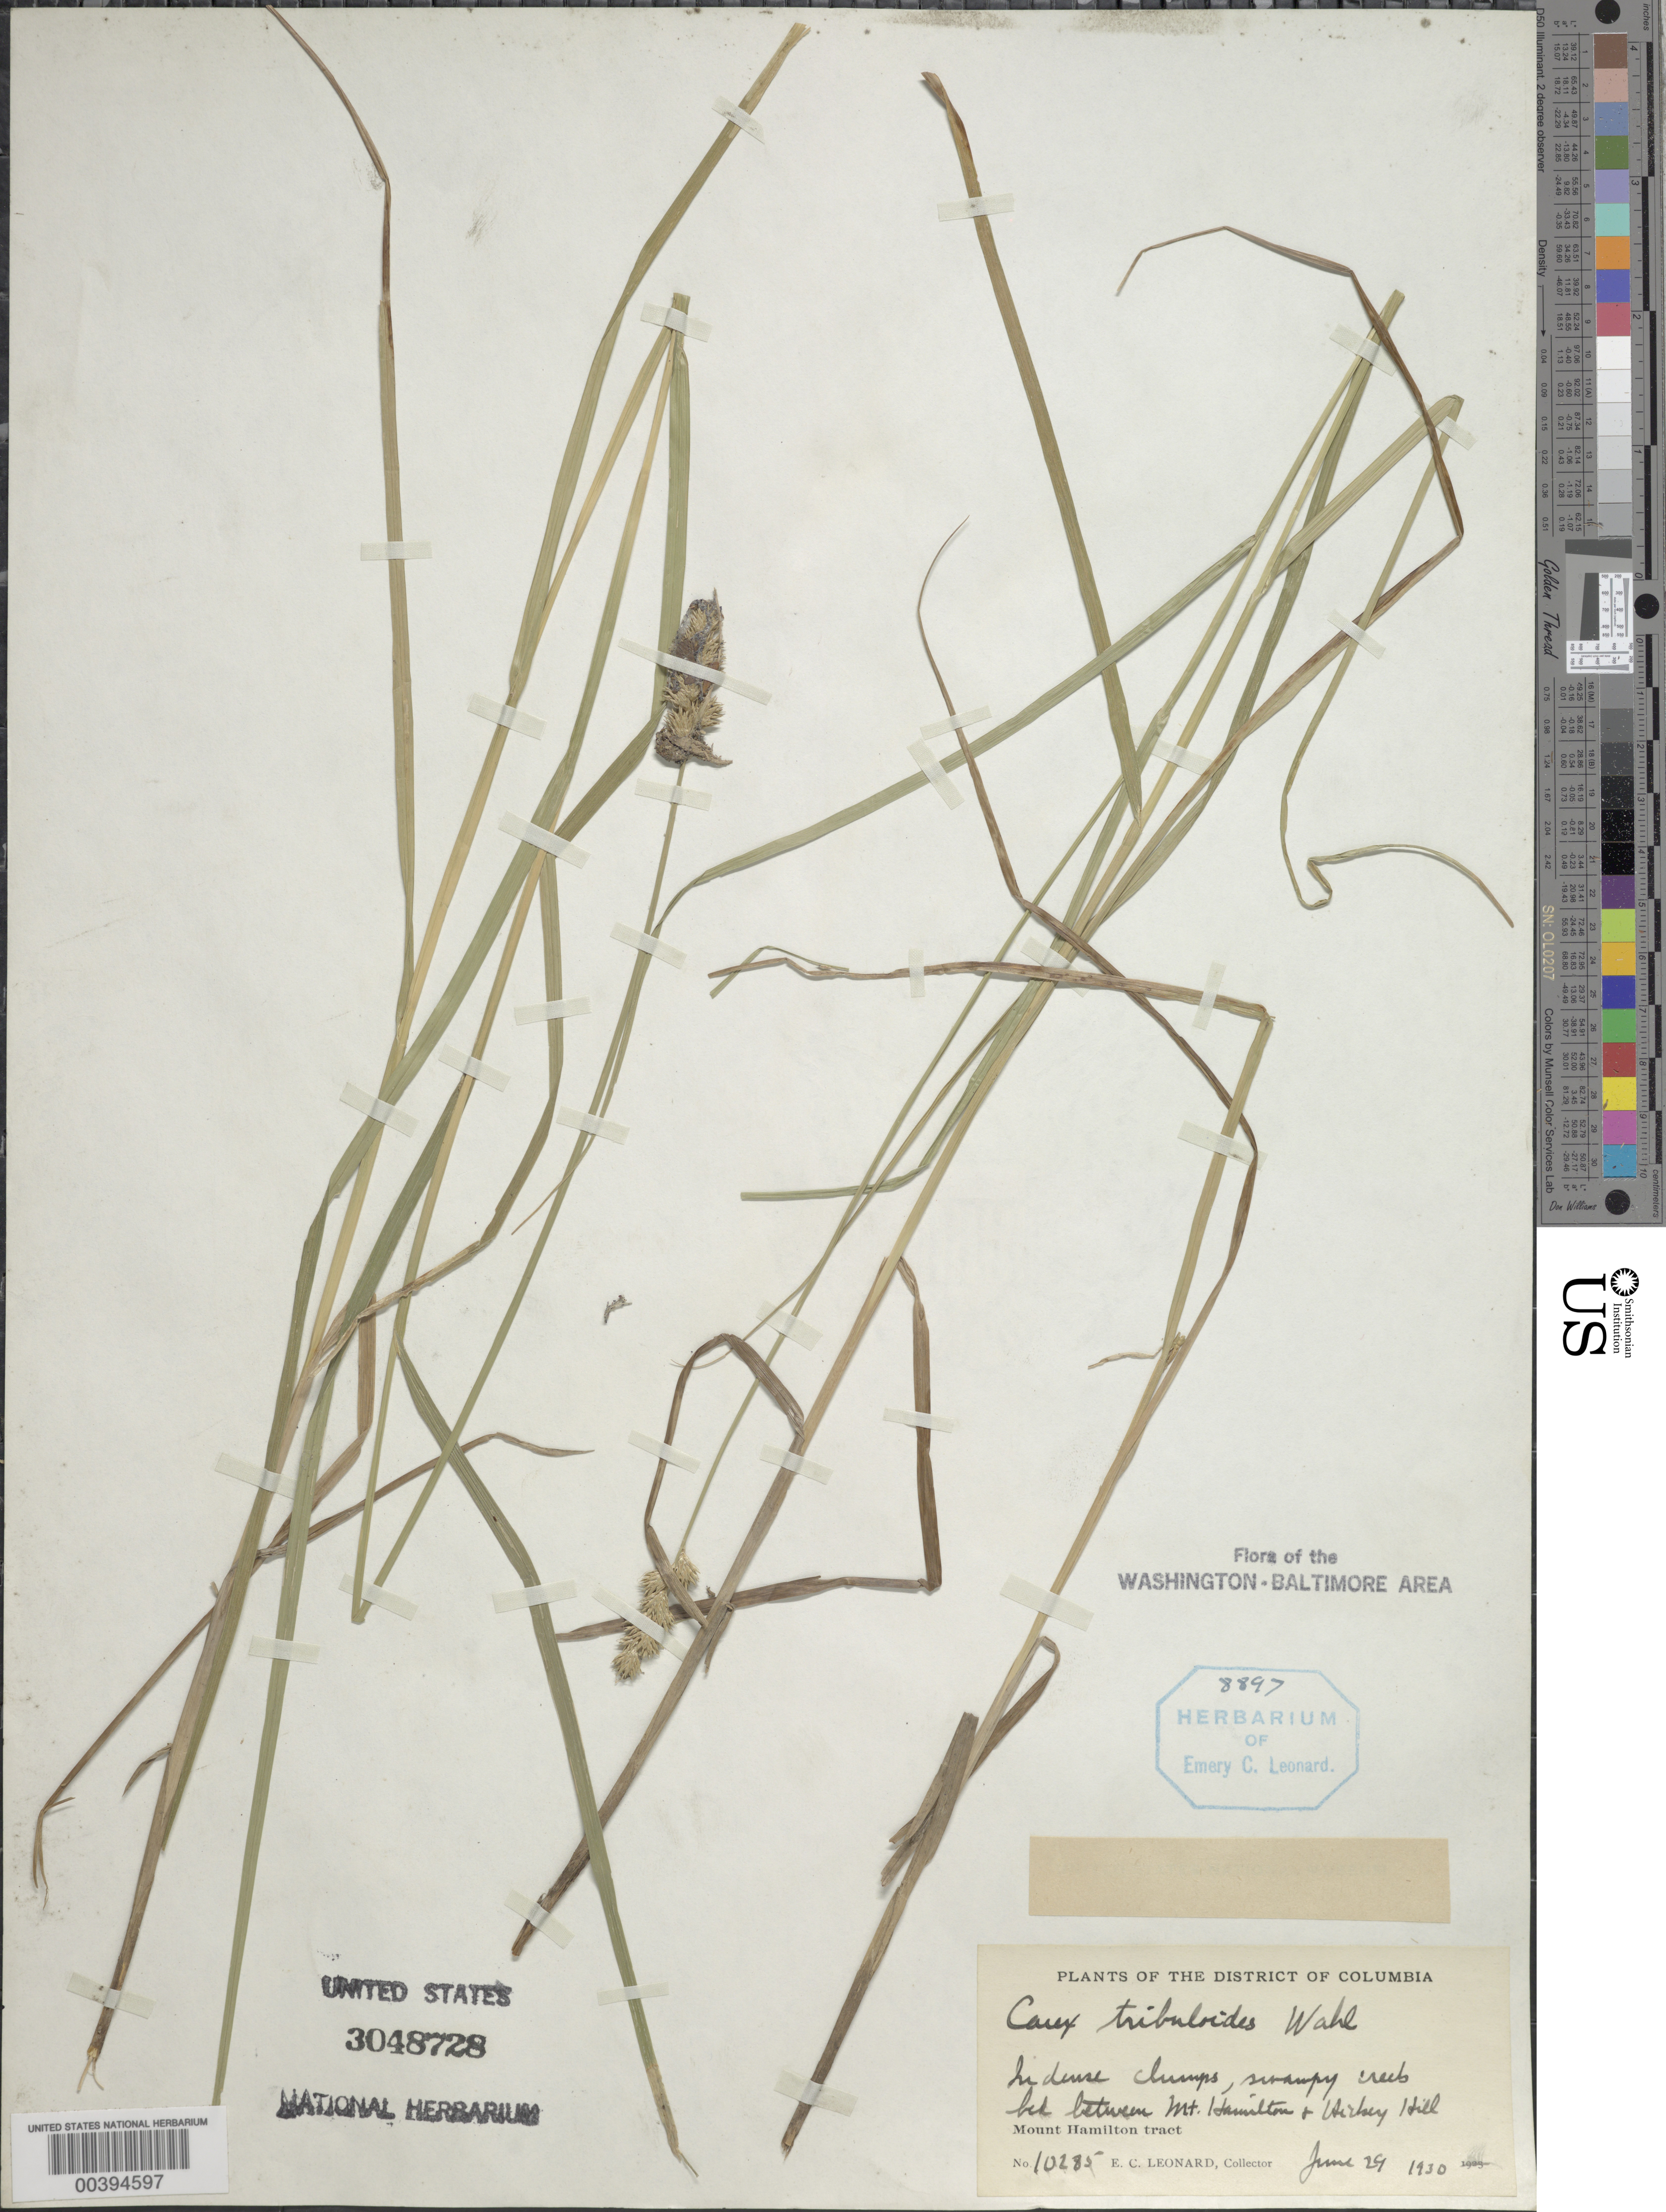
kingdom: Plantae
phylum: Tracheophyta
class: Liliopsida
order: Poales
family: Cyperaceae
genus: Carex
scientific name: Carex tribuloides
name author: Wahlenb.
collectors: E. C. Leonard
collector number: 10285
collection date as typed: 29 Jun 1930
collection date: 1930-06-29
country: United States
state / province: District of Columbia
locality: between Mount Hamilton and Hickey Hill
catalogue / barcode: US 3048728